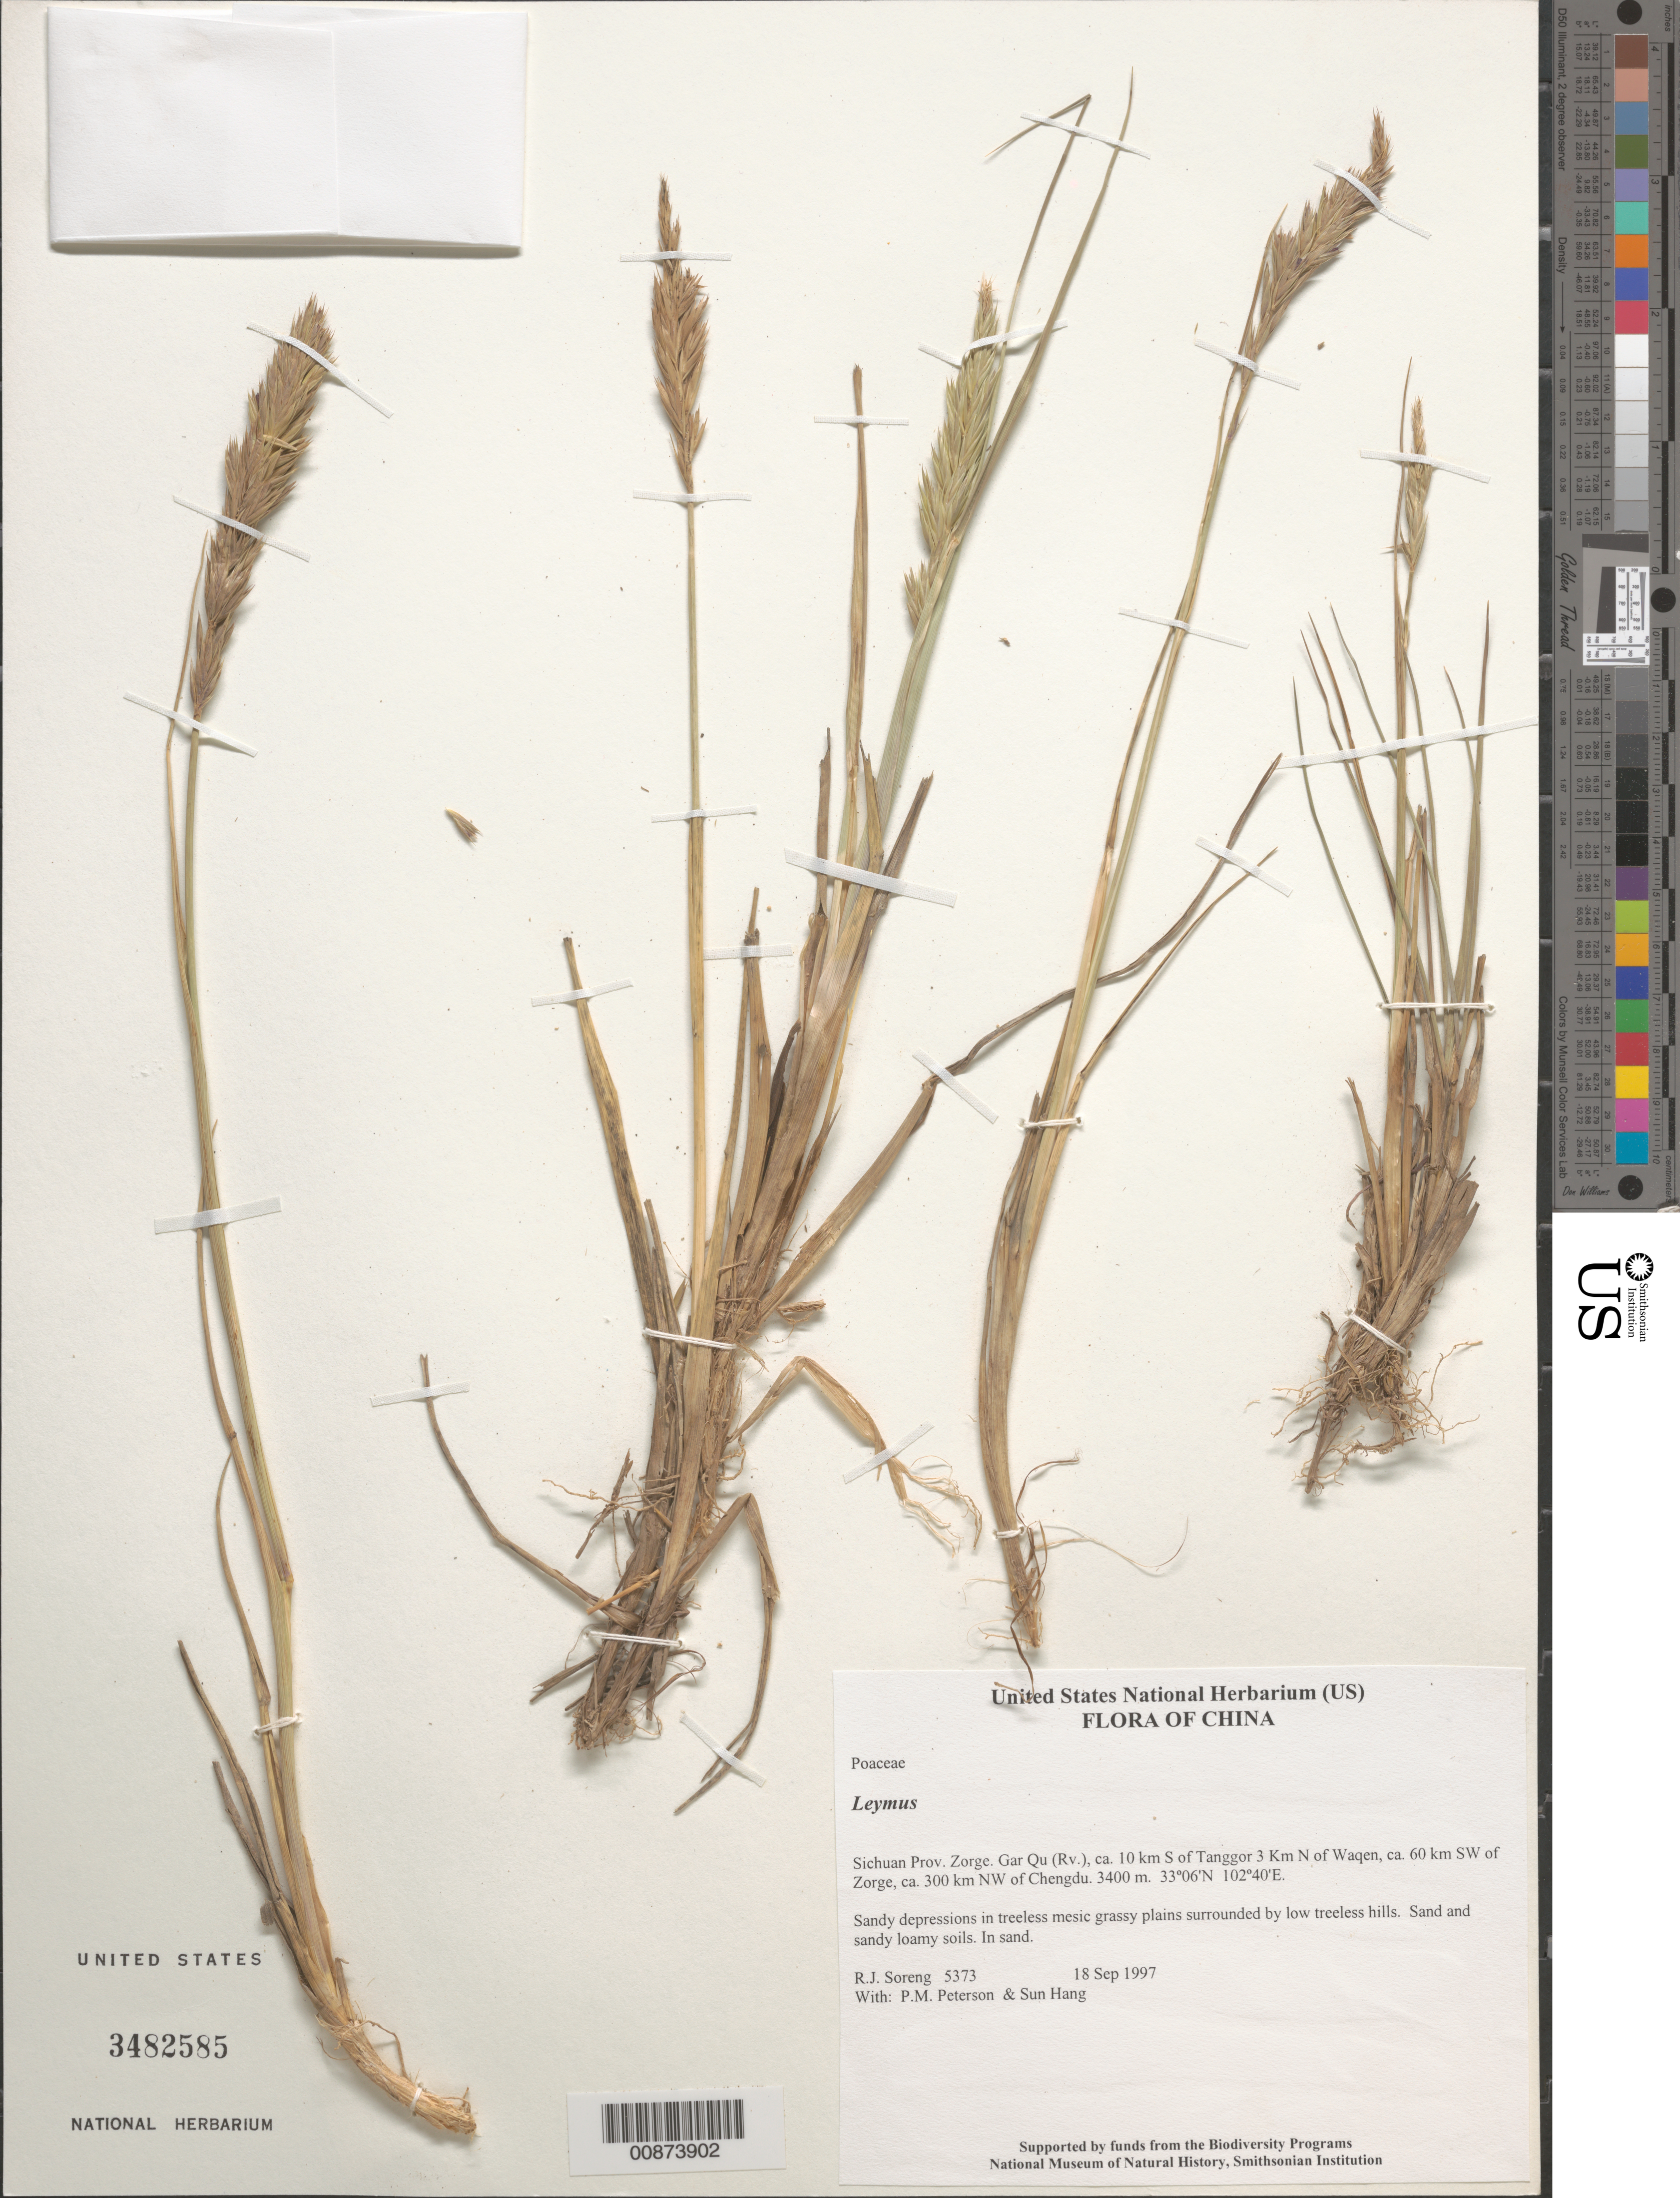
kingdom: Plantae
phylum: Tracheophyta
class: Liliopsida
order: Poales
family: Poaceae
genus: Leymus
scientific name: Leymus sp.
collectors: R. J. Soreng, P. M. Peterson & Sun Hang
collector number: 5373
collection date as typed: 18 Sep 1997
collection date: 1997-09-18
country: China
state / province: Sichuan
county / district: Zorge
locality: Gar Qu (Rv.), ca. 10 km S of Tanggor 3 Km N of Waqen, ca. 60 km SW of Zorge, ca. 300 km NW of Chengdu.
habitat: Sandy depressions in treeless mesic grassy plains surrounded by low treeless hills. Sand and sandy loamy soils.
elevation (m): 3400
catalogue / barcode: US 3482585